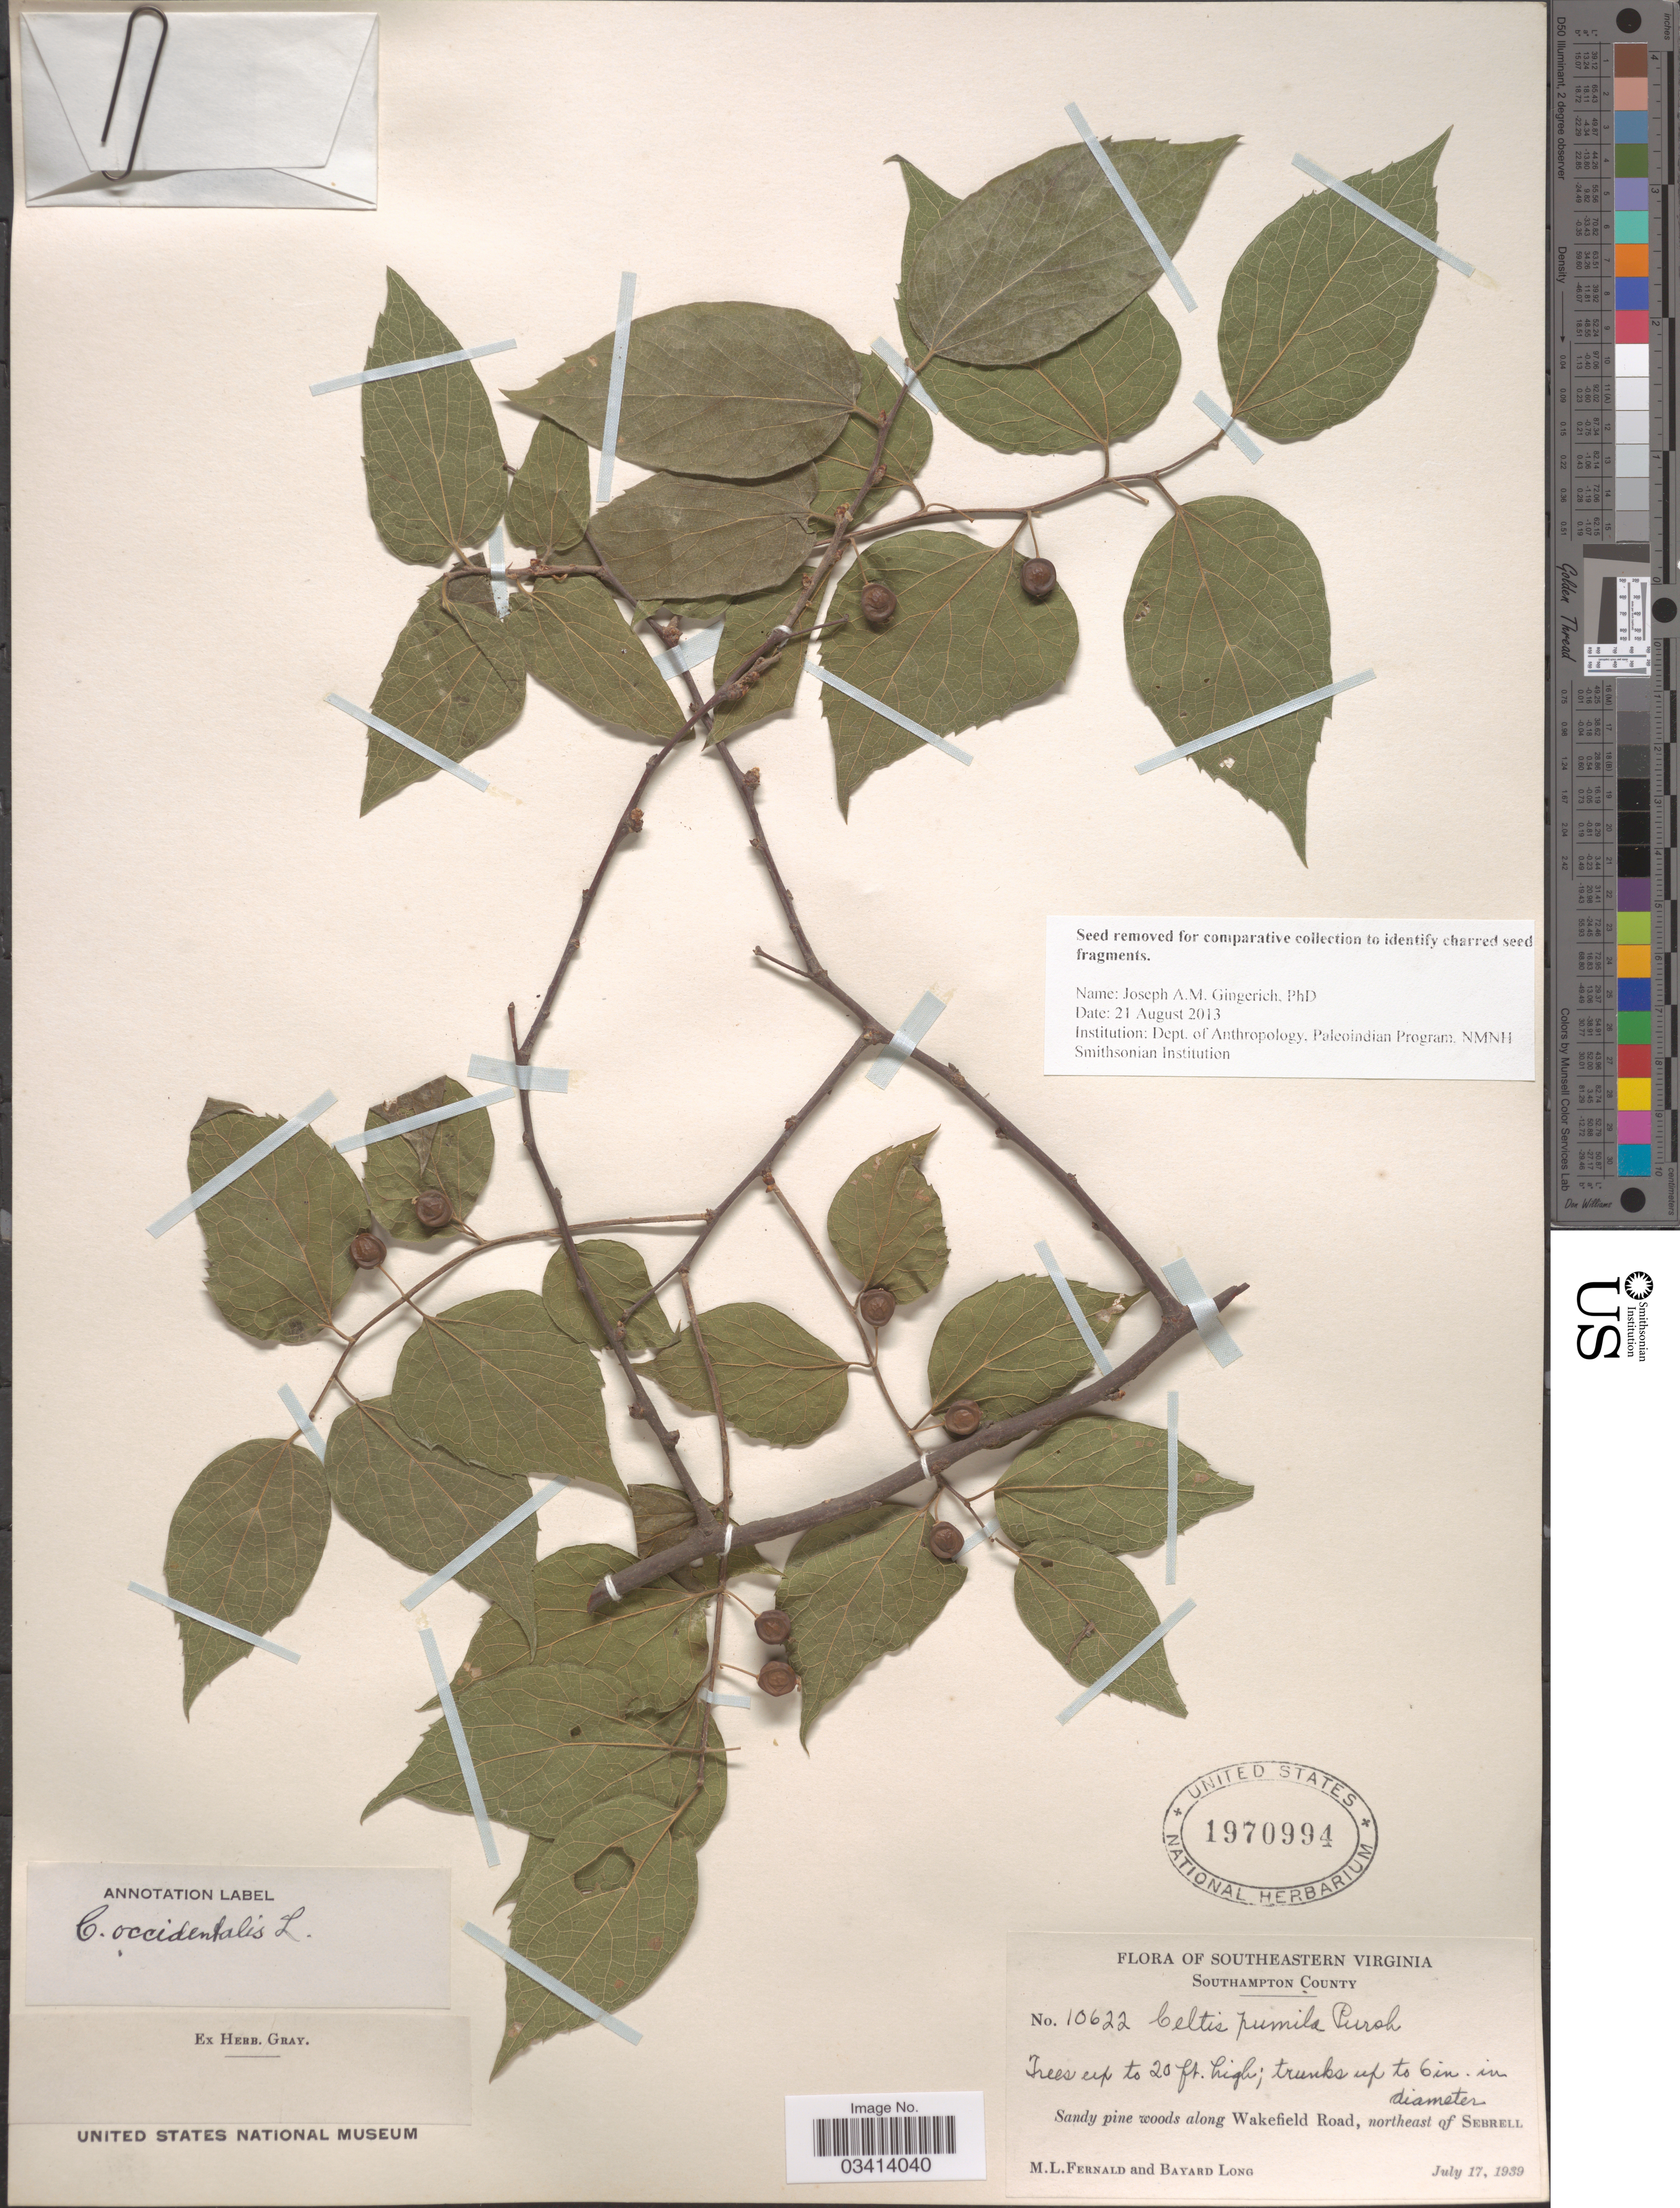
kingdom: Plantae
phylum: Tracheophyta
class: Magnoliopsida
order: Rosales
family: Cannabaceae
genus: Celtis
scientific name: Celtis occidentalis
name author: L.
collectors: M. L. Fernald & B. Long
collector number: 10622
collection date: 1939-07-17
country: United States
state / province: Virginia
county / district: Southampton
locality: Southeastern Virginia. Southampton County. Sandy pine woods along Wakefield Road, northeast of Sebrell.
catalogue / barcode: US 1970994